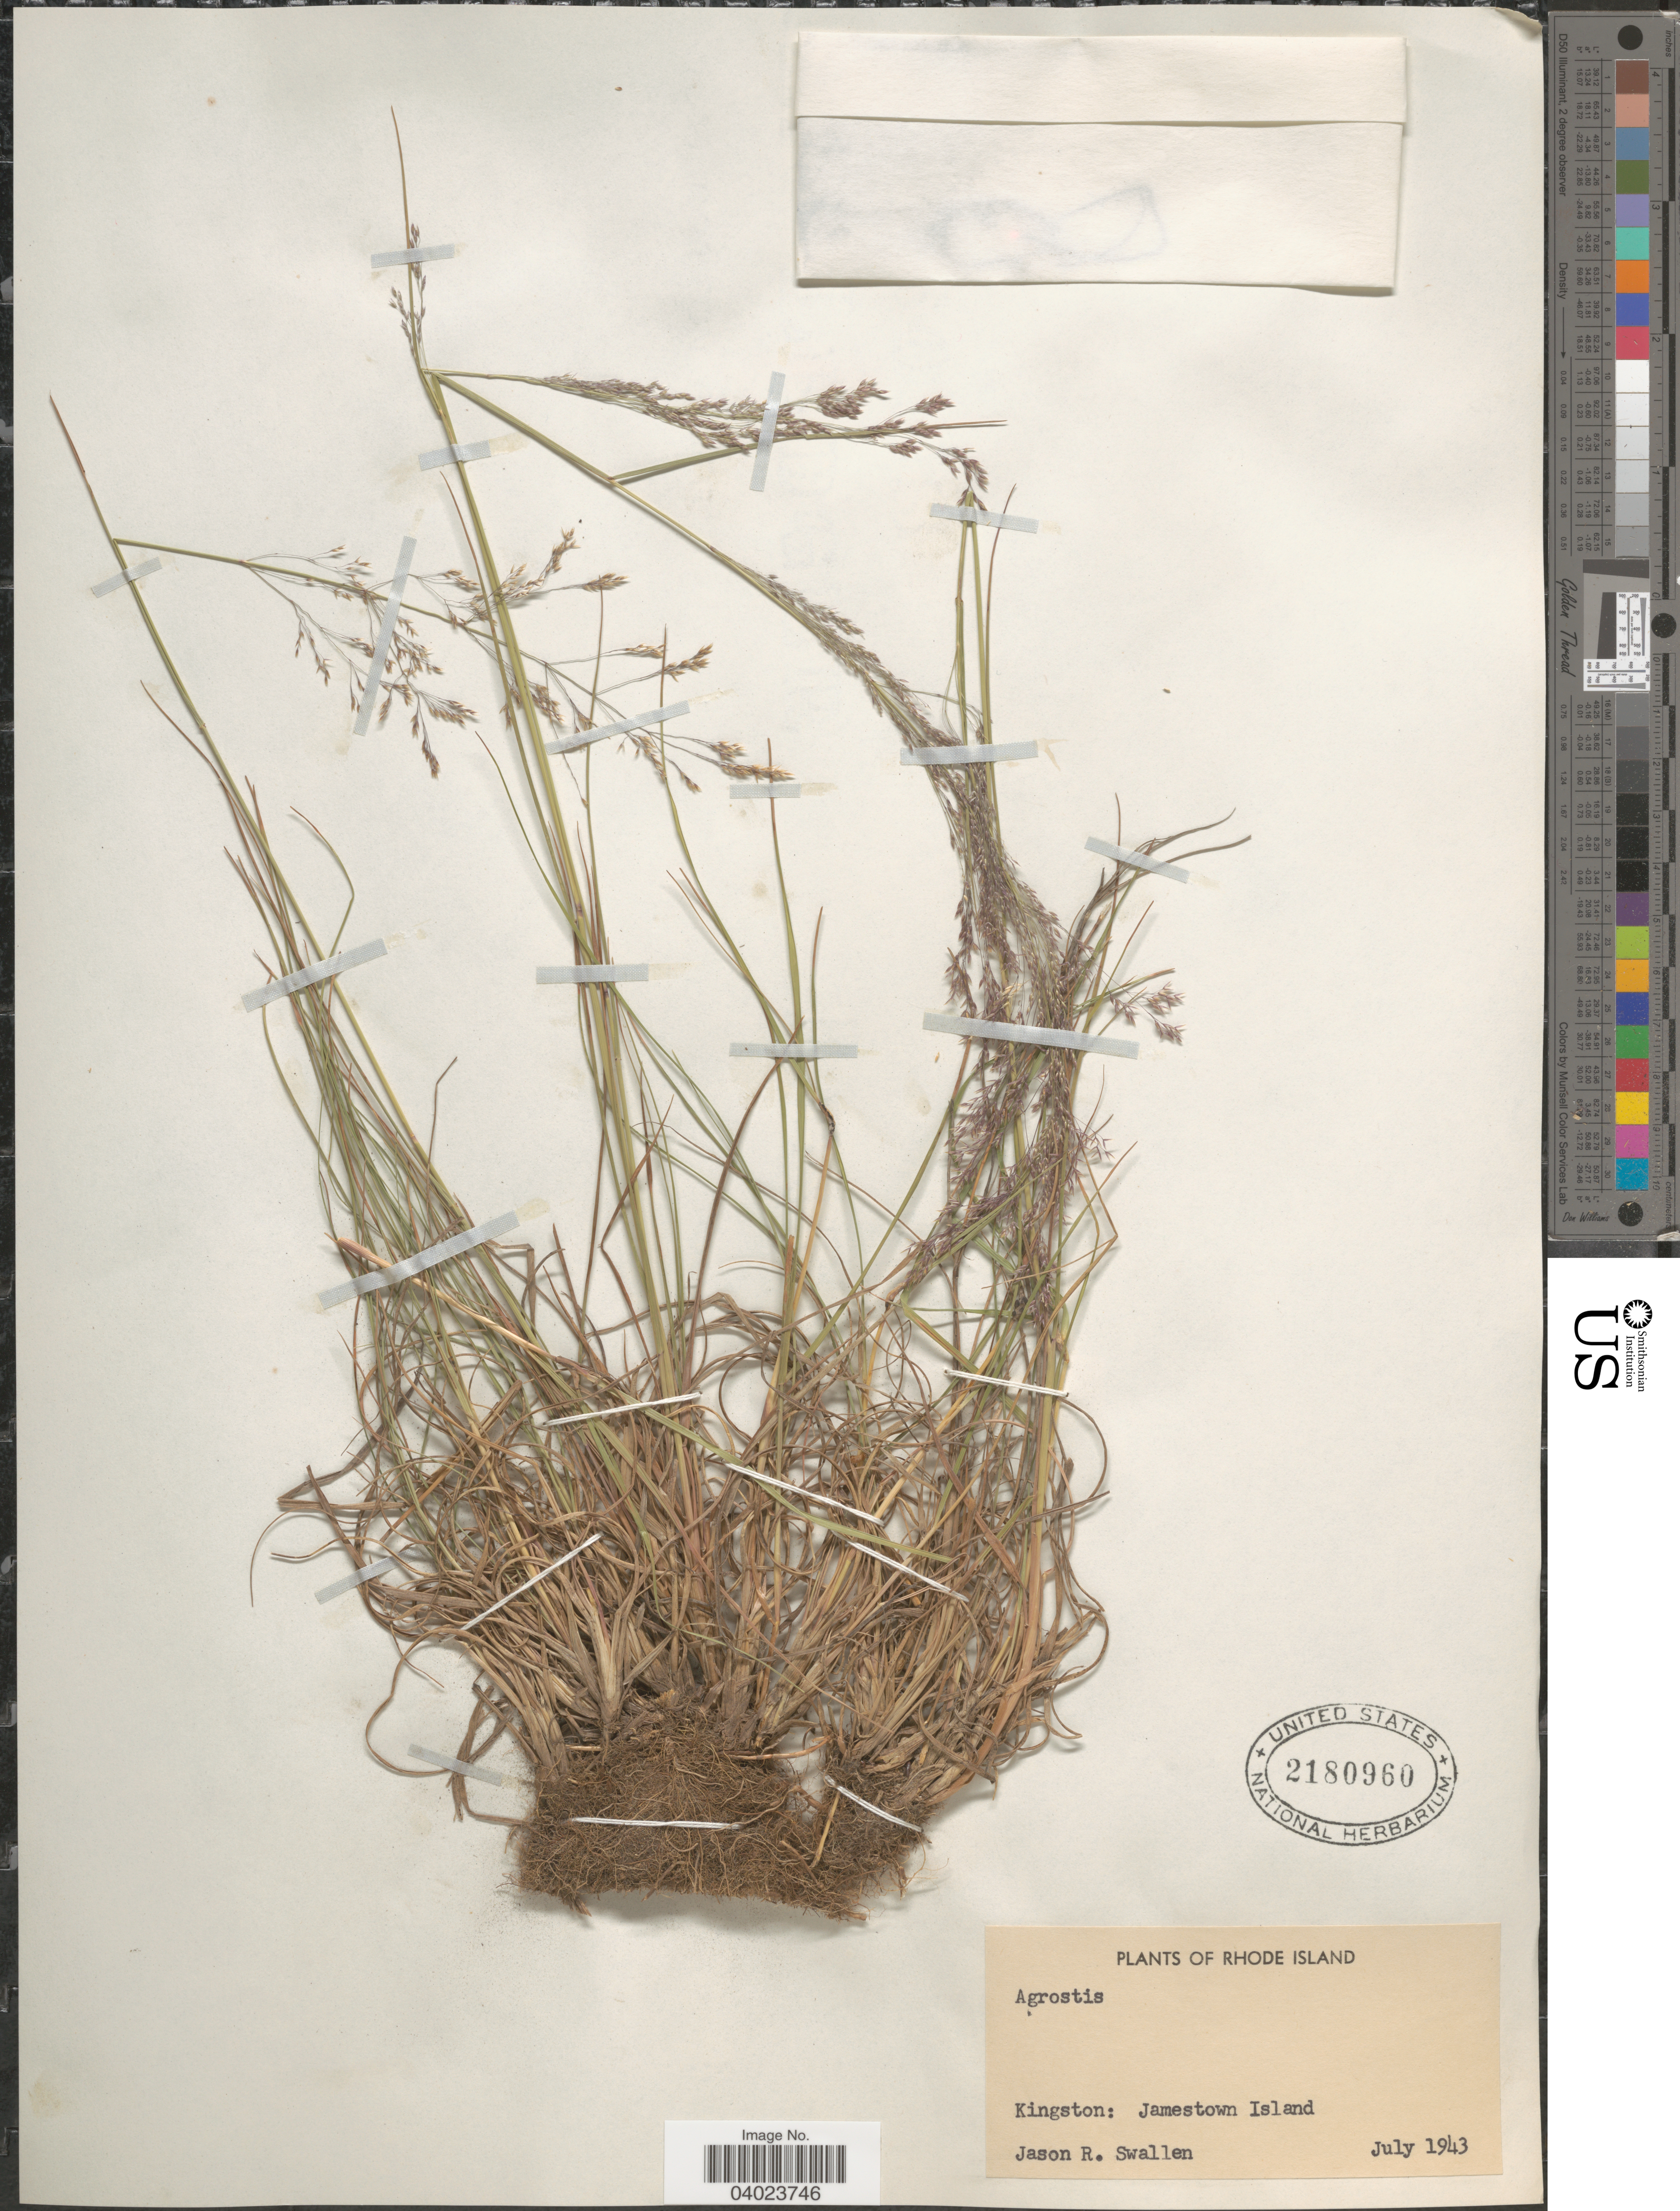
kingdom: Plantae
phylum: Tracheophyta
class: Liliopsida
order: Poales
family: Poaceae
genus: Agrostis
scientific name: Agrostis sp.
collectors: J. R. Swallen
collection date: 1943-07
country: United States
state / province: Rhode Island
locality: Kingston: Jamestown Island.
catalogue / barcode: US 2180960